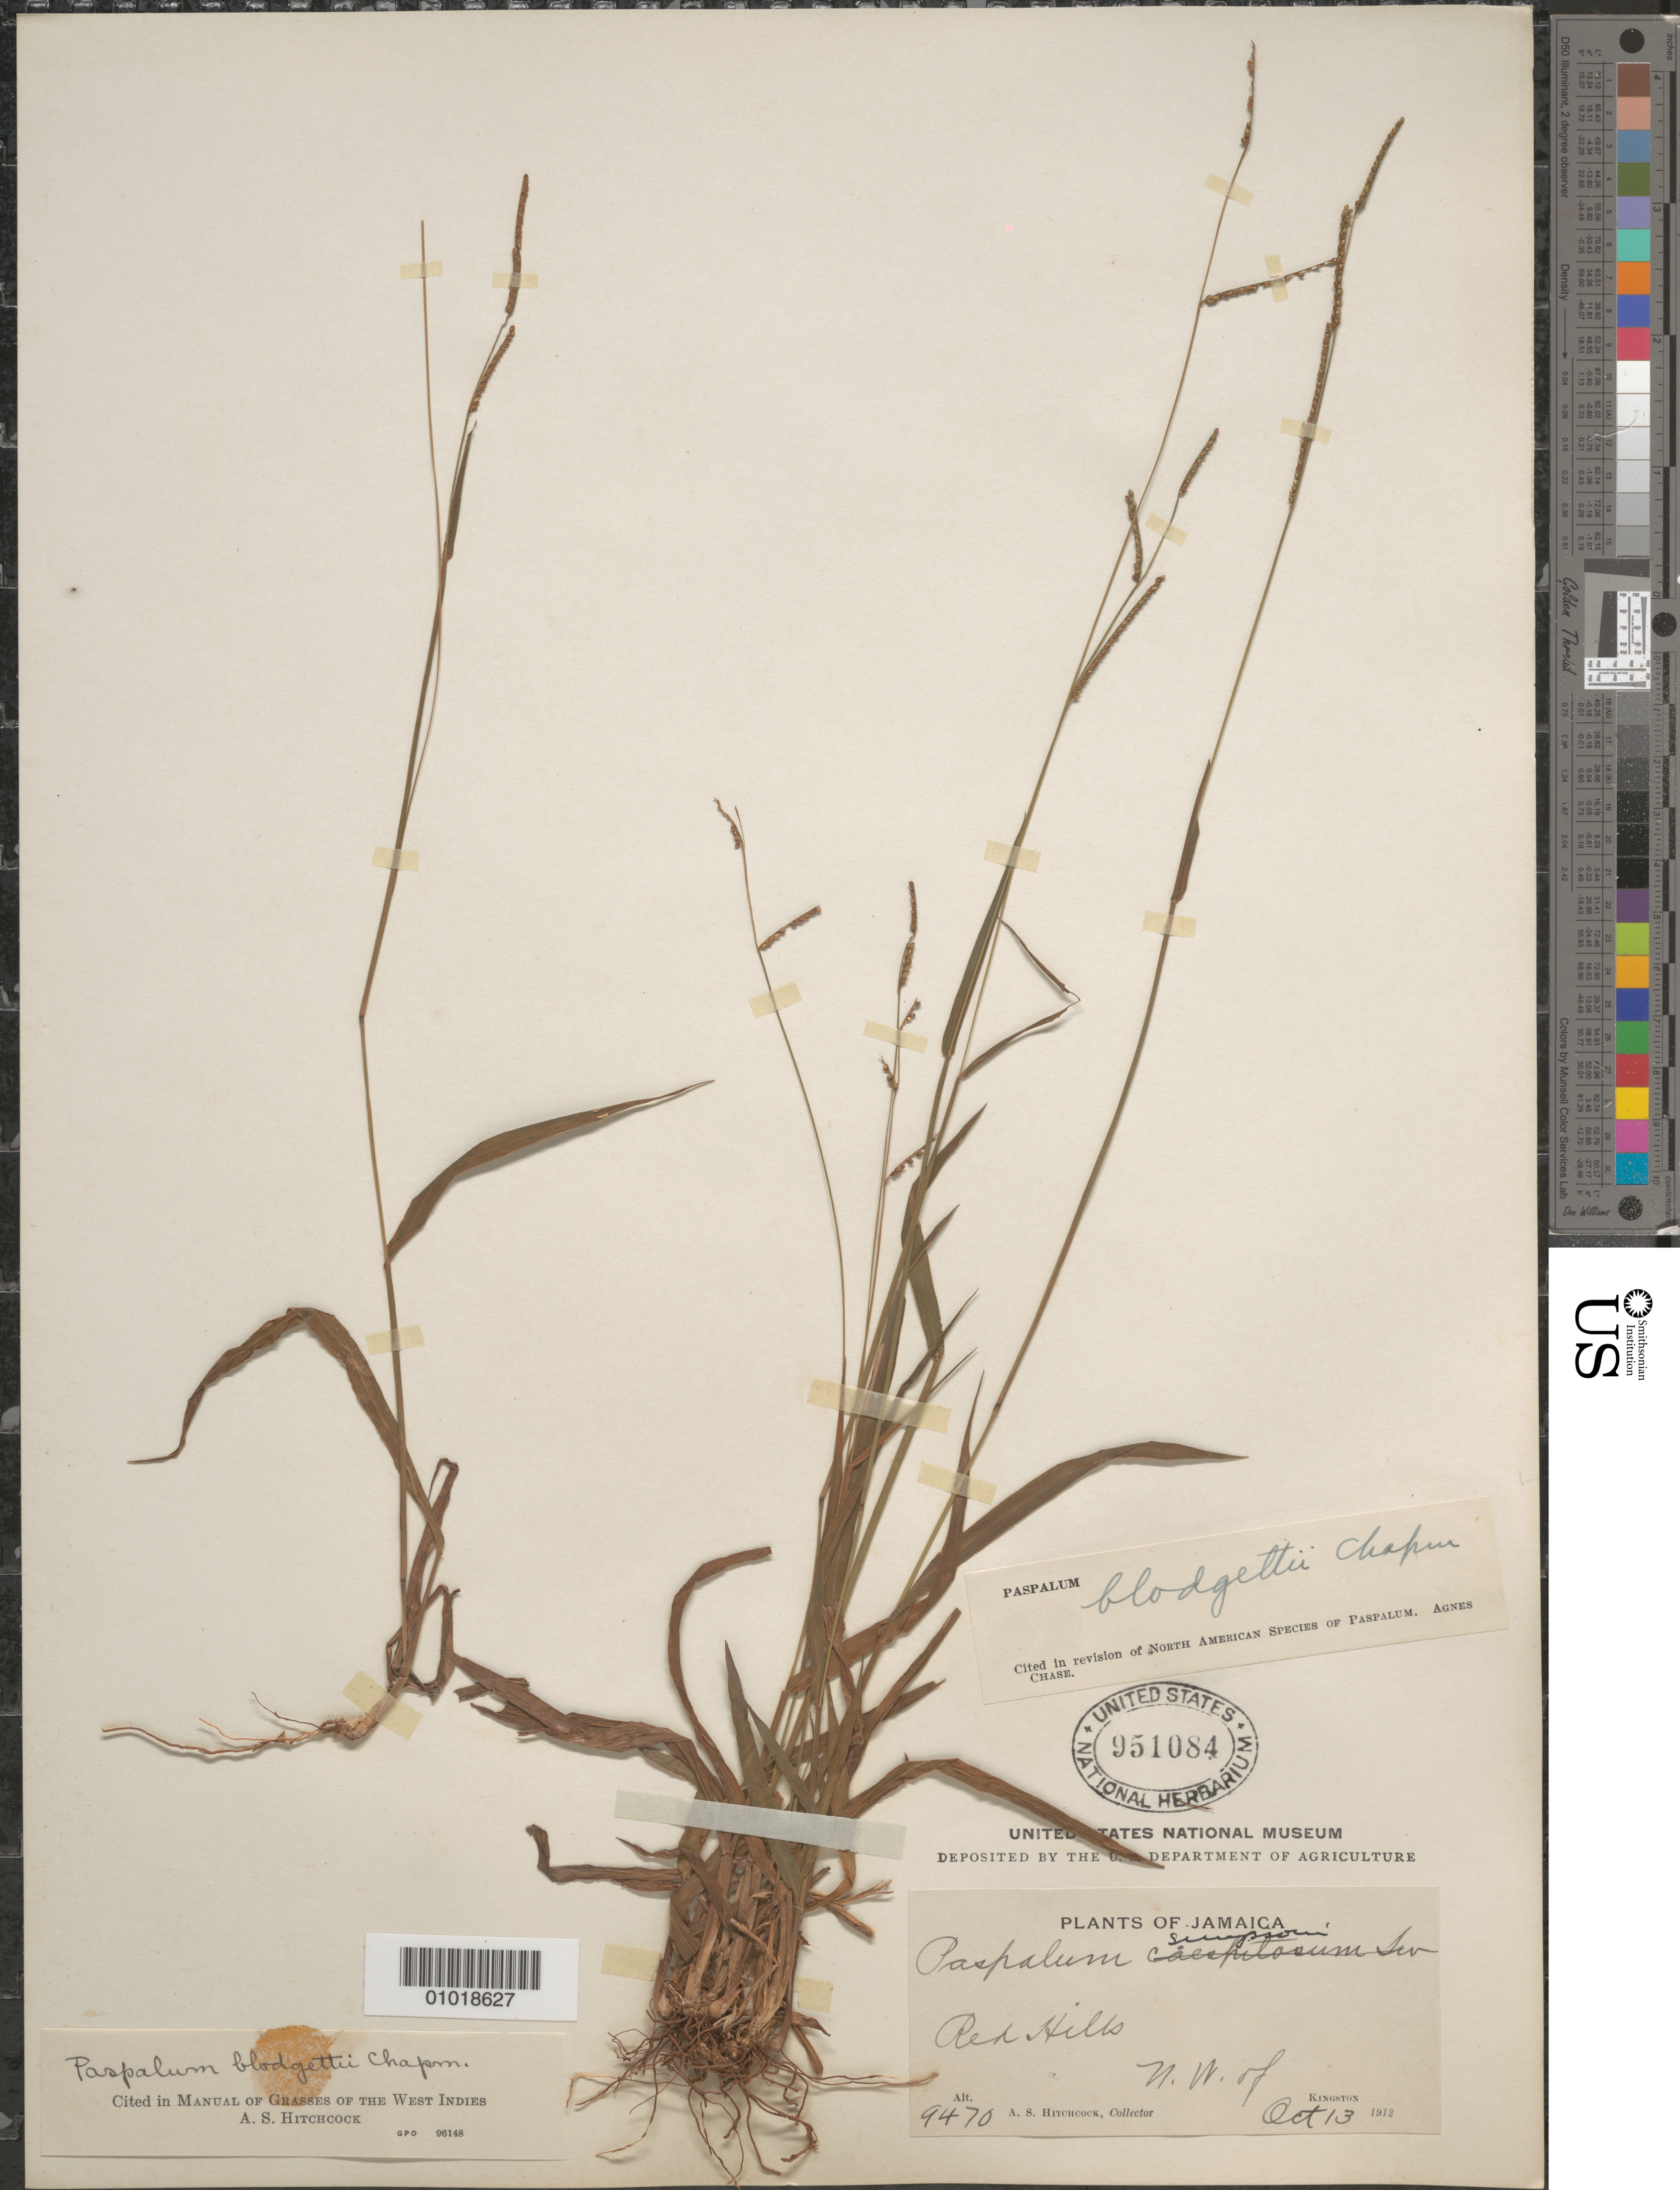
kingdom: Plantae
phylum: Tracheophyta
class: Liliopsida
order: Poales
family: Poaceae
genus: Paspalum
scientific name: Paspalum blodgettii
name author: Chapm.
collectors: A. S. Hitchcock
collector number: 9470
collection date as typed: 13 Oct 1912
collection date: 1912-10-13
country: Jamaica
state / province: Kingston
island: Jamaica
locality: Red Hills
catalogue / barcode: US 951084